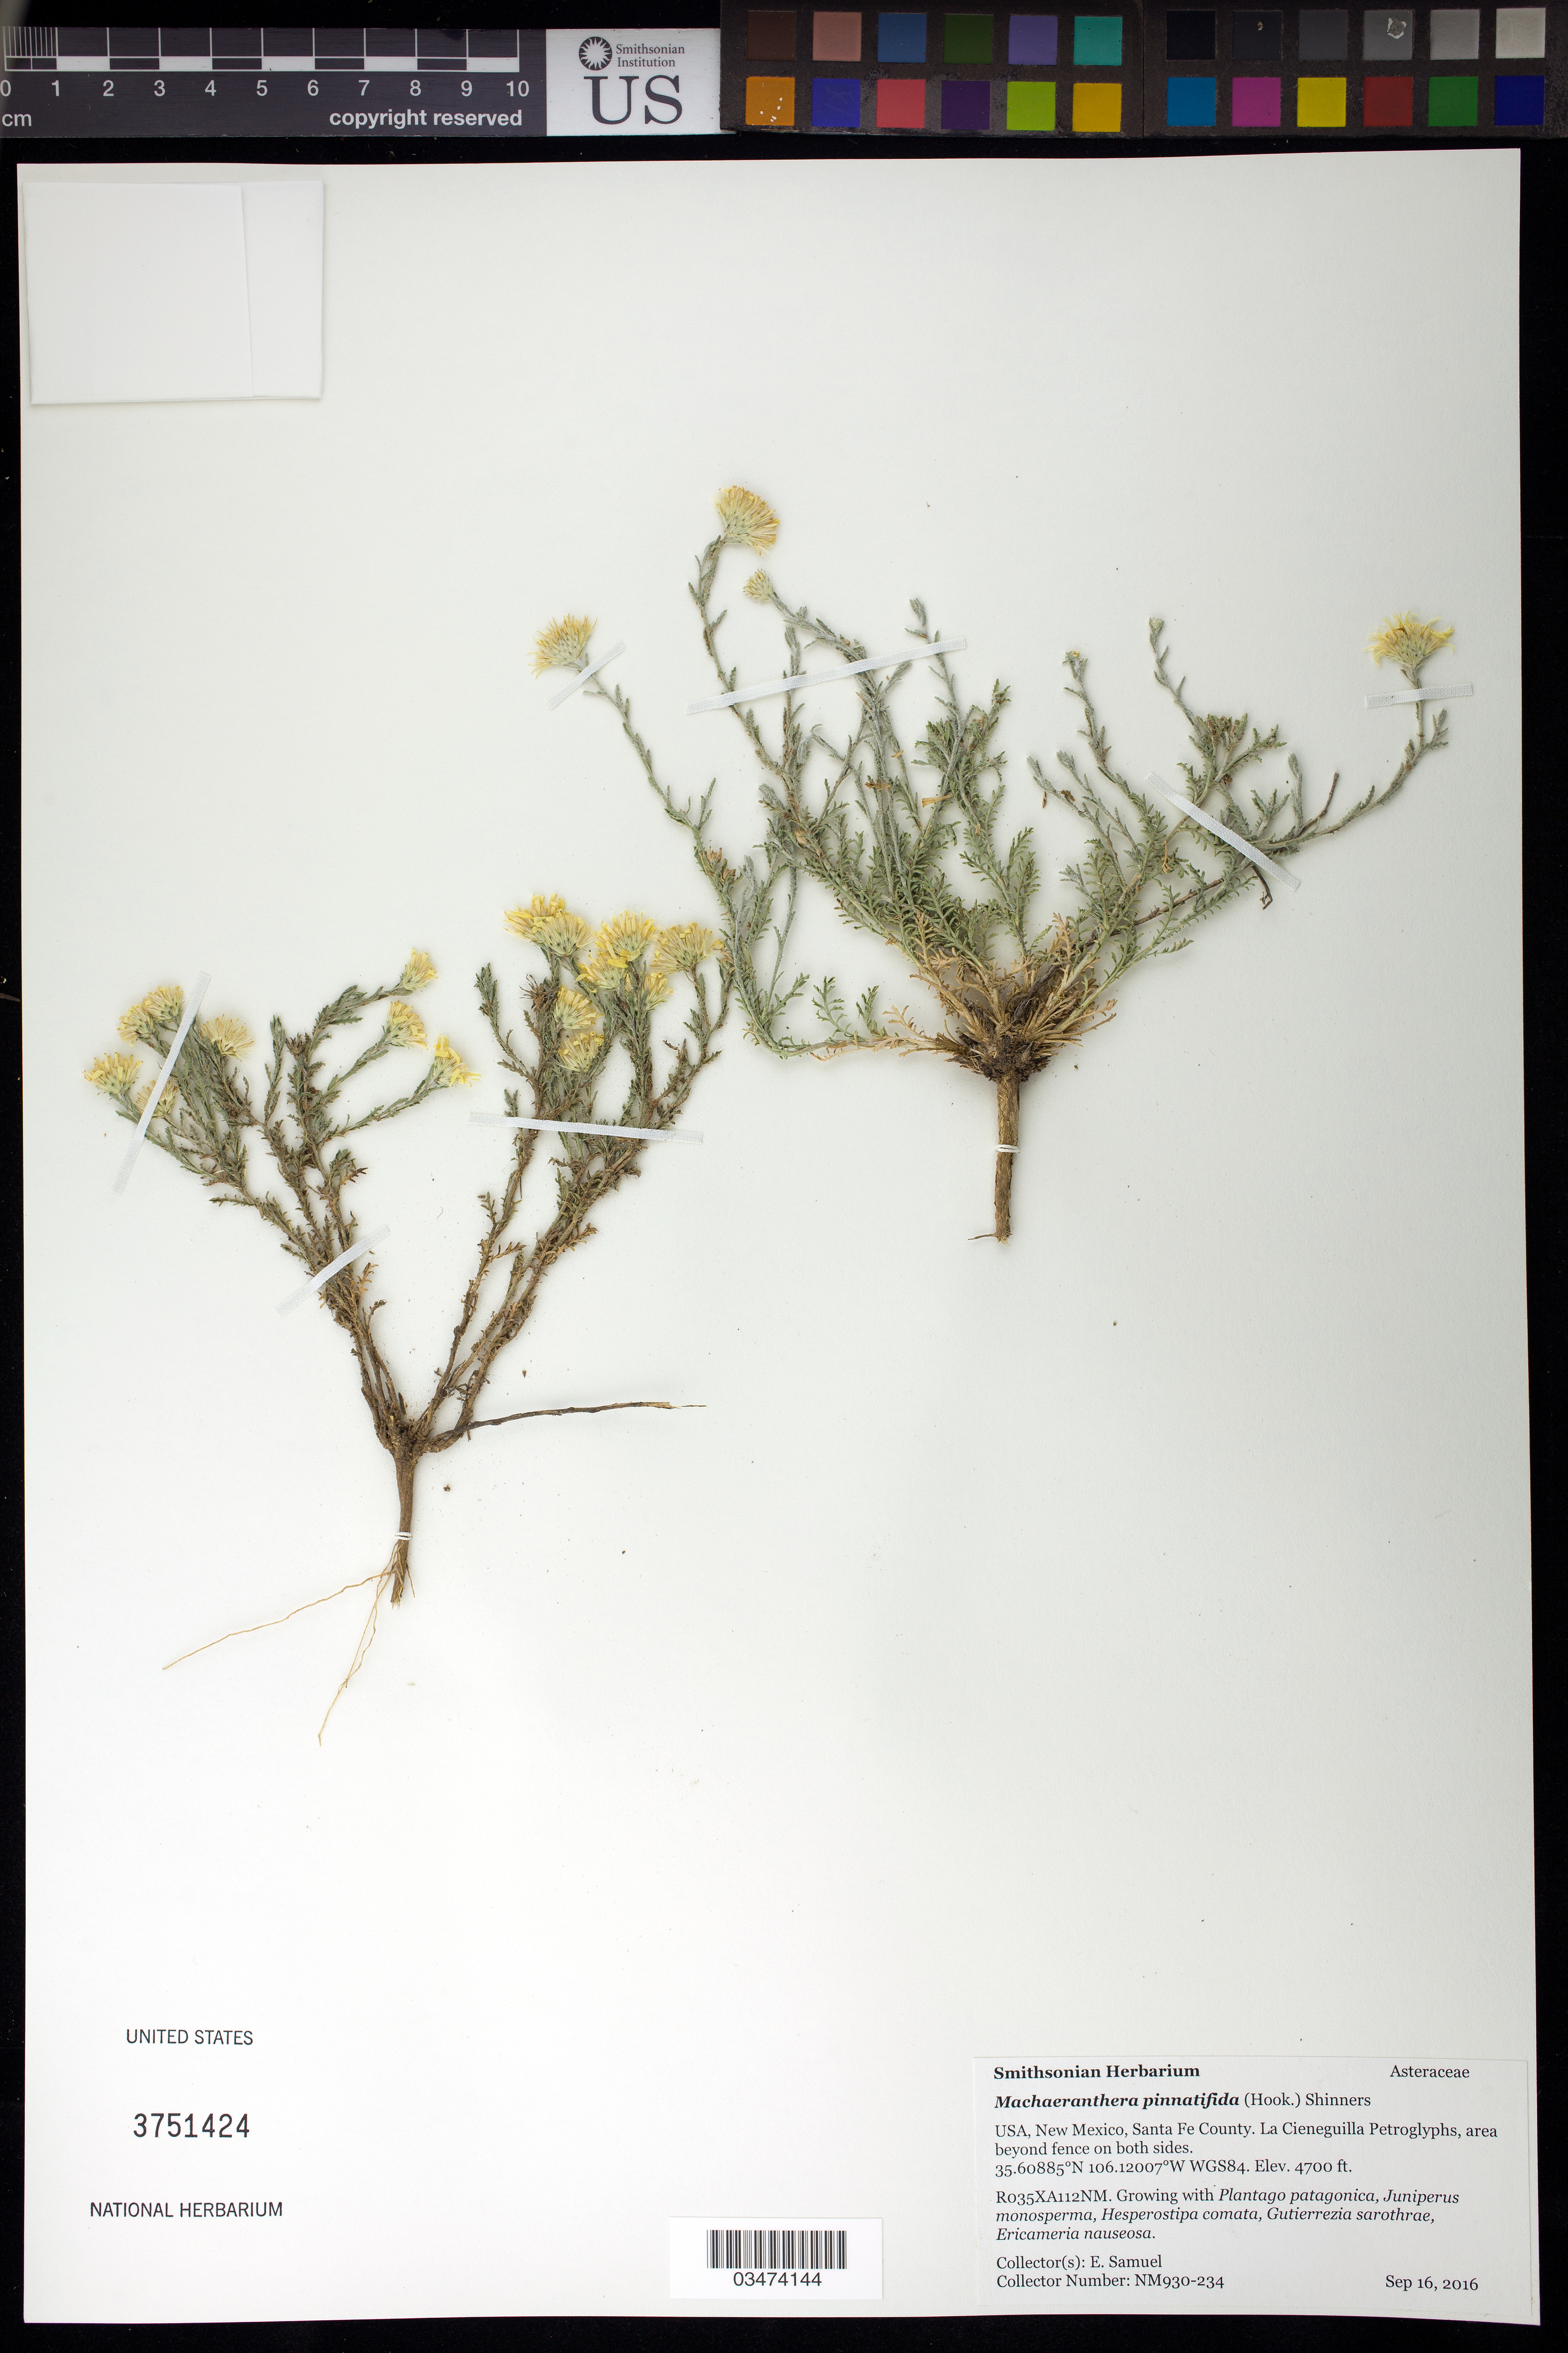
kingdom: Plantae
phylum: Tracheophyta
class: Magnoliopsida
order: Asterales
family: Asteraceae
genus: Machaeranthera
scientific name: Machaeranthera pinnatifida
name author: (Hook.) Shinners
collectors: E. Samuel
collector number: NM930-234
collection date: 2016-09-16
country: United States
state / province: New Mexico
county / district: Santa Fe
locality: La Cieneguilla Petroglyphs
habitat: Growinf with Plantago patagonica, Juniperus monosperma, Hesperostipa comata, etc.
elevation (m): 1433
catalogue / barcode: US 3751424